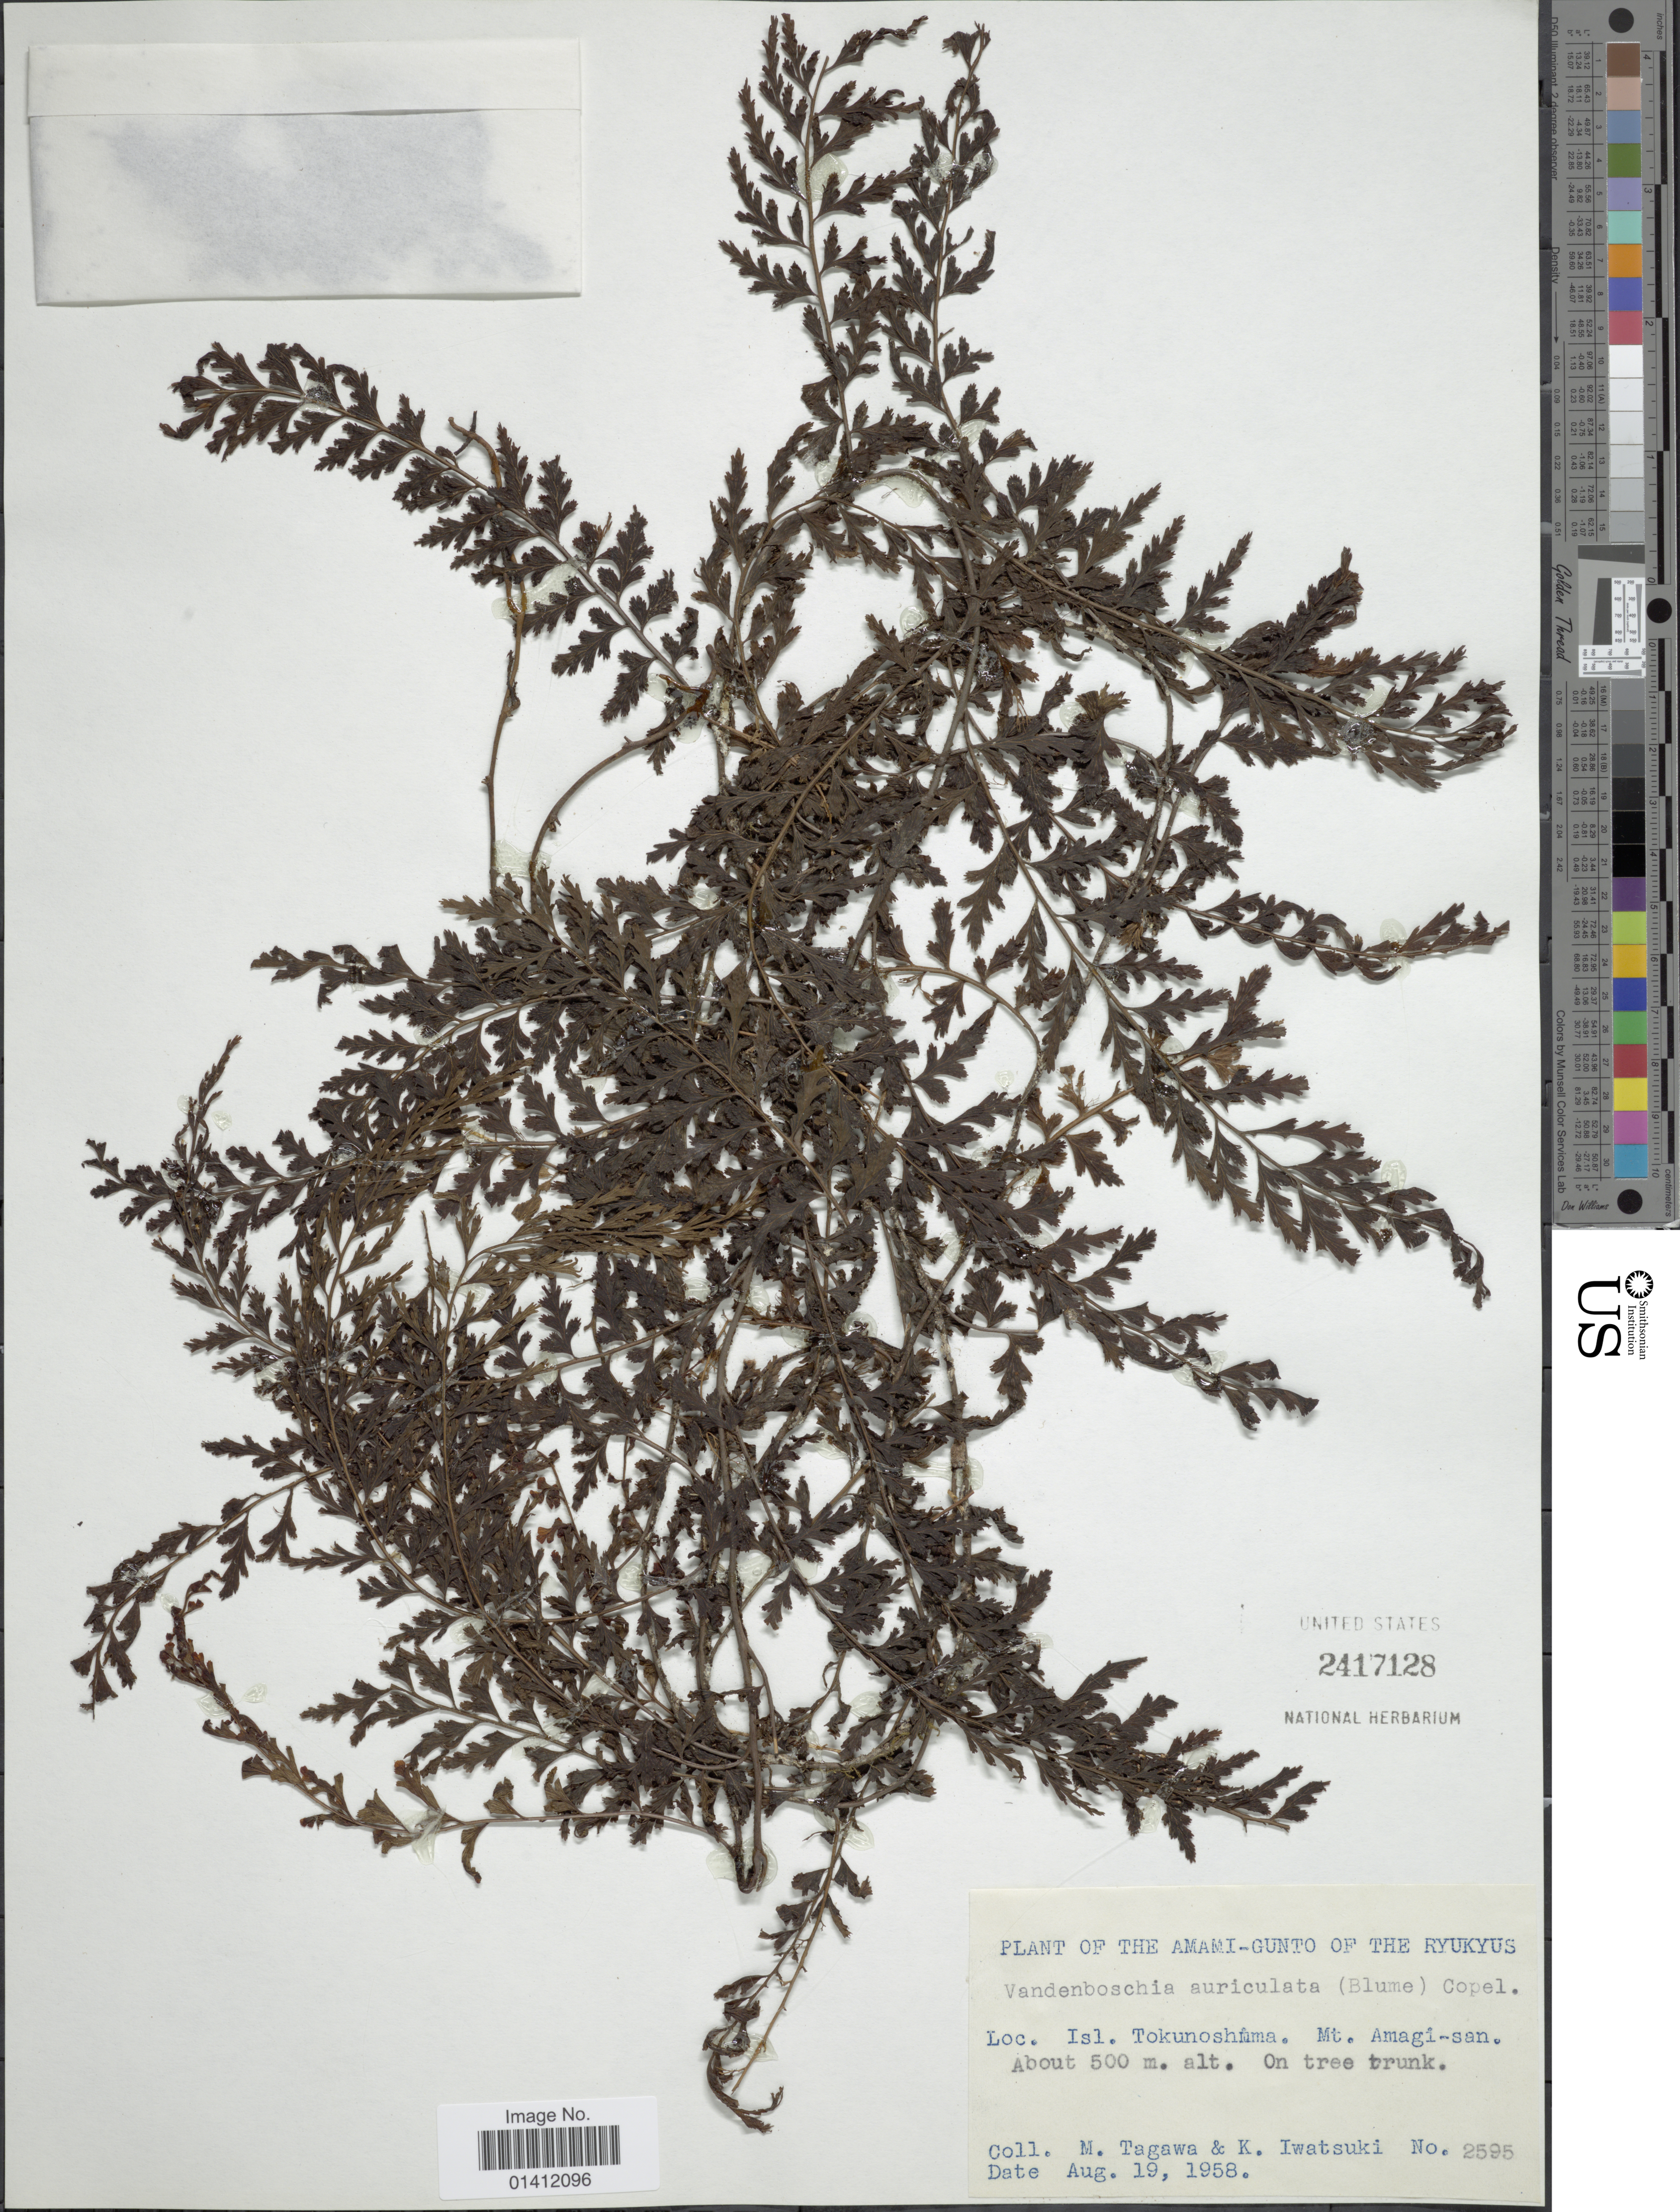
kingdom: Plantae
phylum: Tracheophyta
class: Polypodiopsida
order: Hymenophyllales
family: Hymenophyllaceae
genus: Vandenboschia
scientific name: Vandenboschia auriculata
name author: (Blume) Copel.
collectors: M. Tagawa & K. Iwatsuki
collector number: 2595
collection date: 1958-08-19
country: Japan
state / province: Okinawa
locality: Amami-Gunto of the Ryukyus. Isl. Tokunoshima. Mt. Amagi-san.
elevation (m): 500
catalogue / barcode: US 2417128